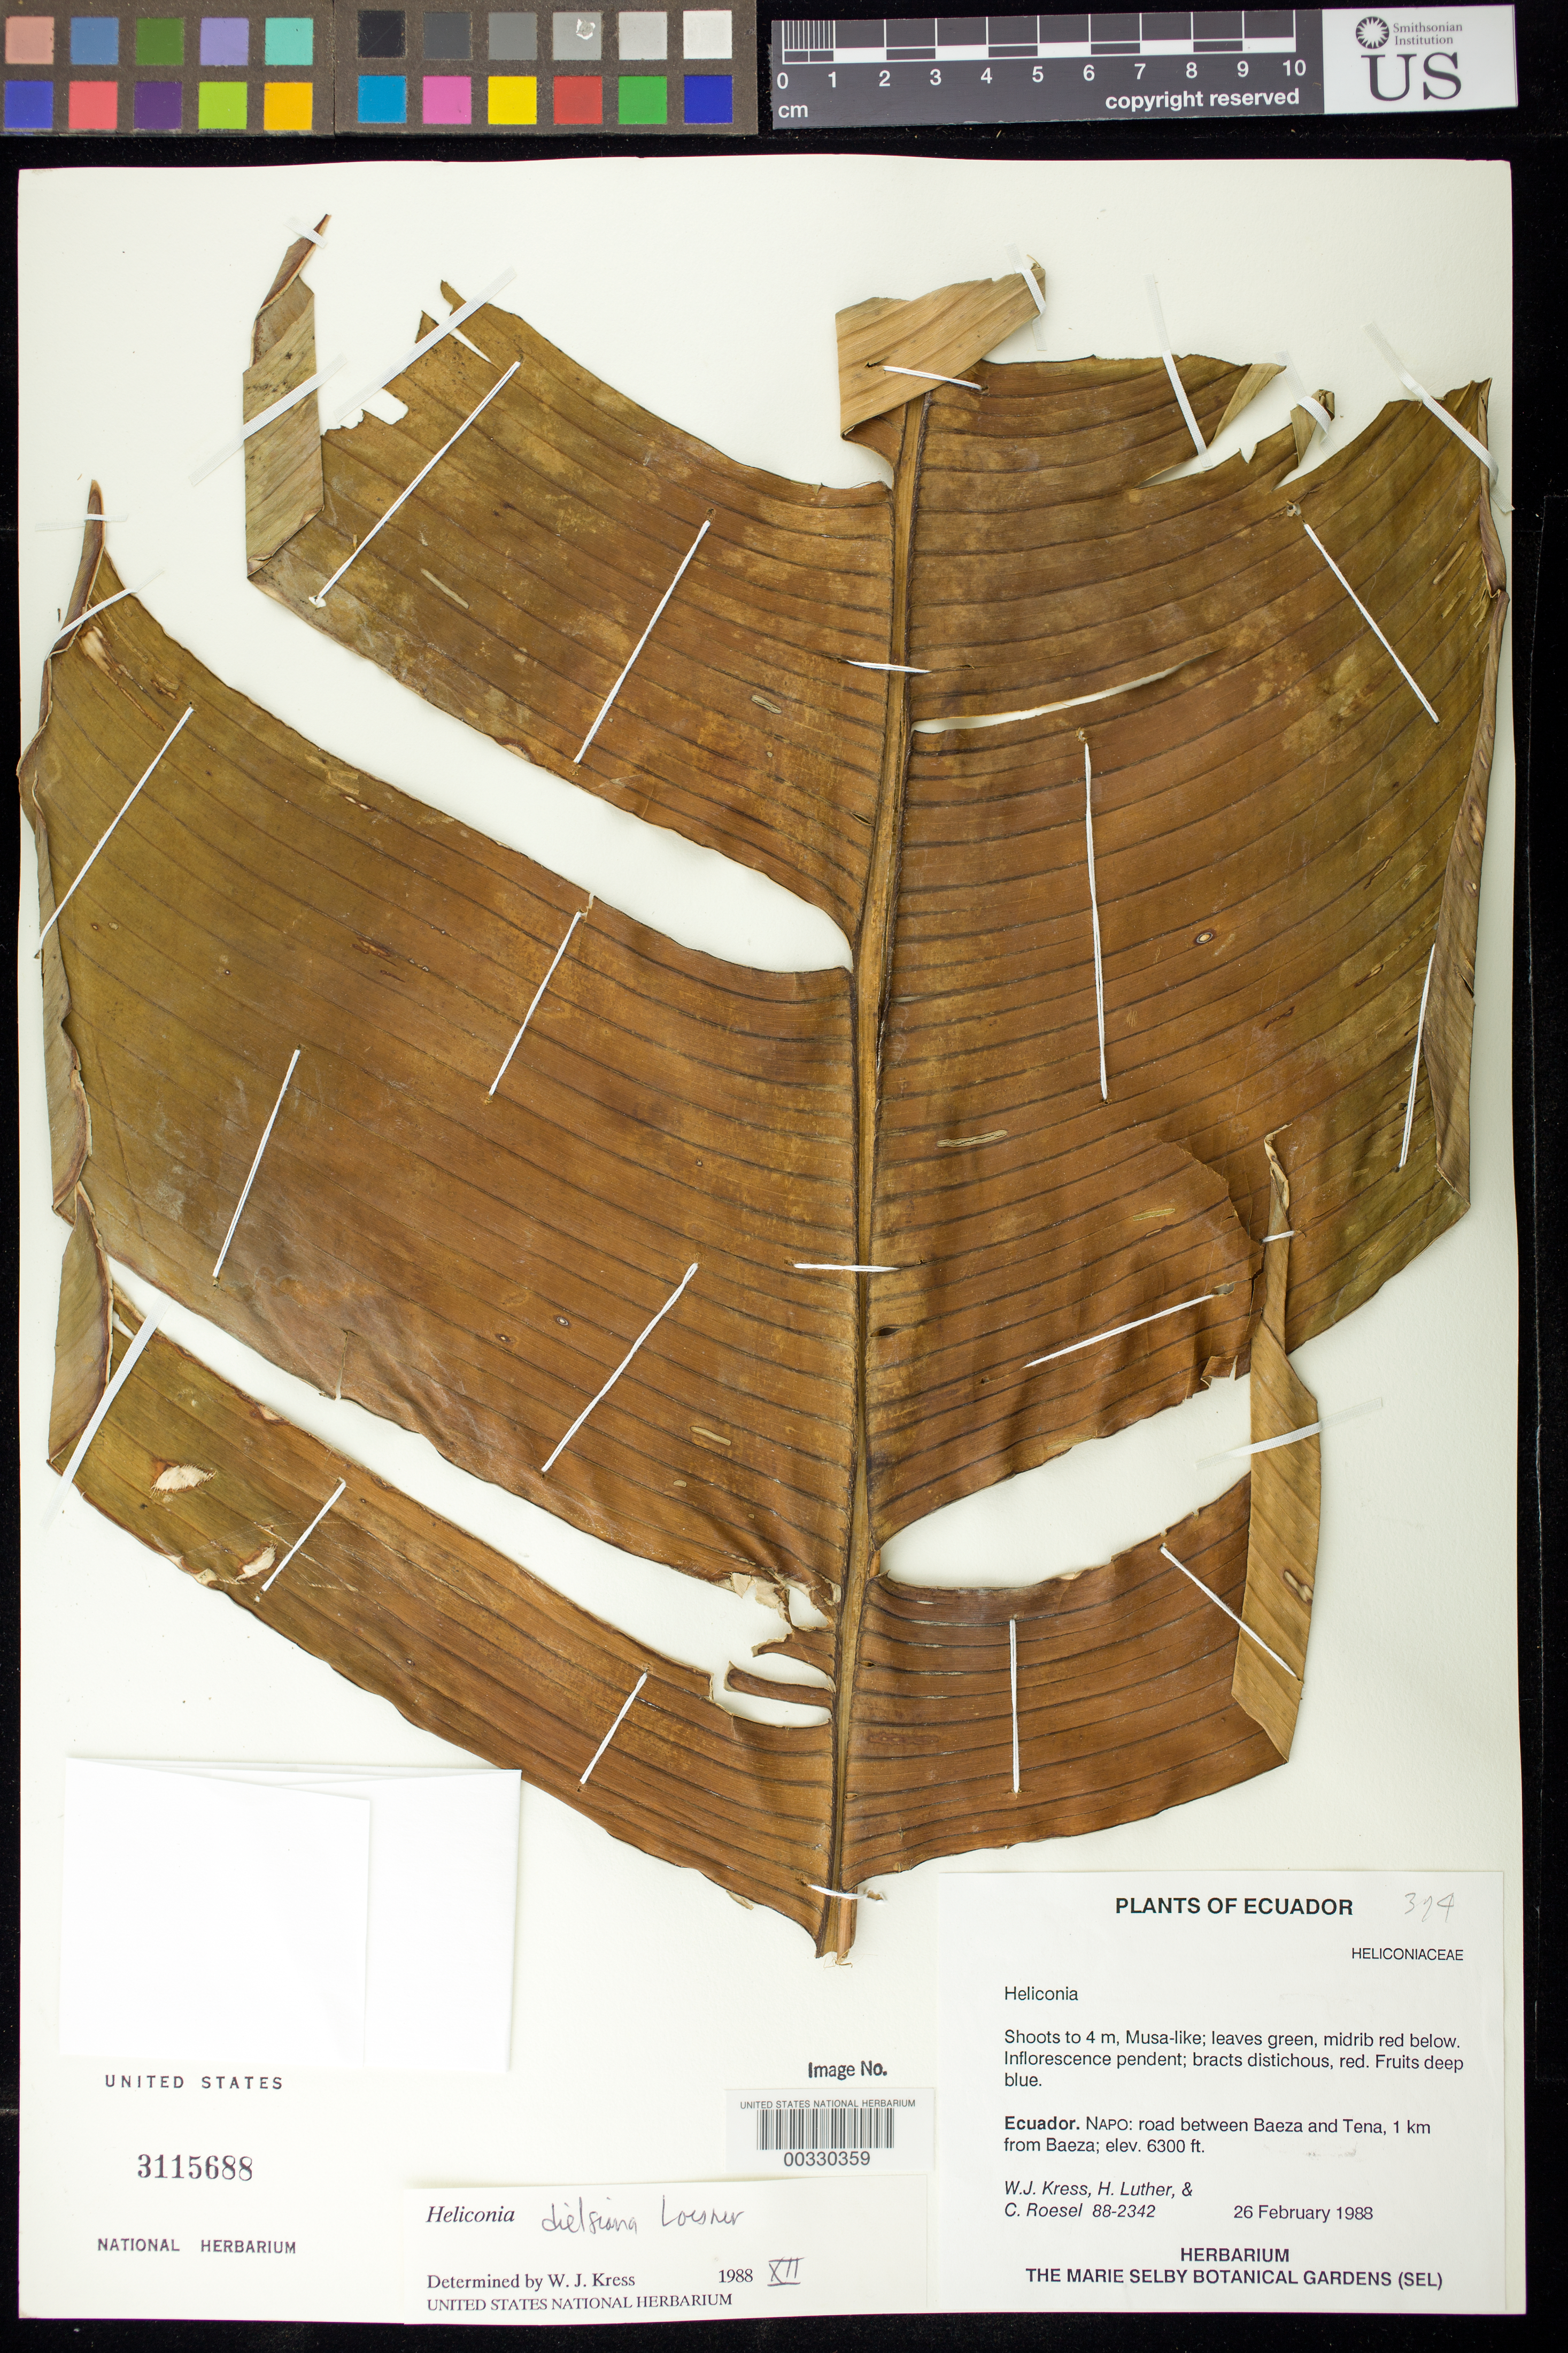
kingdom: Plantae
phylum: Tracheophyta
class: Liliopsida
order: Zingiberales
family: Heliconiaceae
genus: Heliconia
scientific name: Heliconia dielsiana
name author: Loes.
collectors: W. J. Kress, Harry E. Luther & C. S. Roesel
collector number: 88-2342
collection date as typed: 26 Feb 1988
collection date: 1988-02-26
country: Ecuador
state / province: Napo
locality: Road between baeza and Tena, 1 km from Baeza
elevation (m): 1920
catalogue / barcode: US 3115688